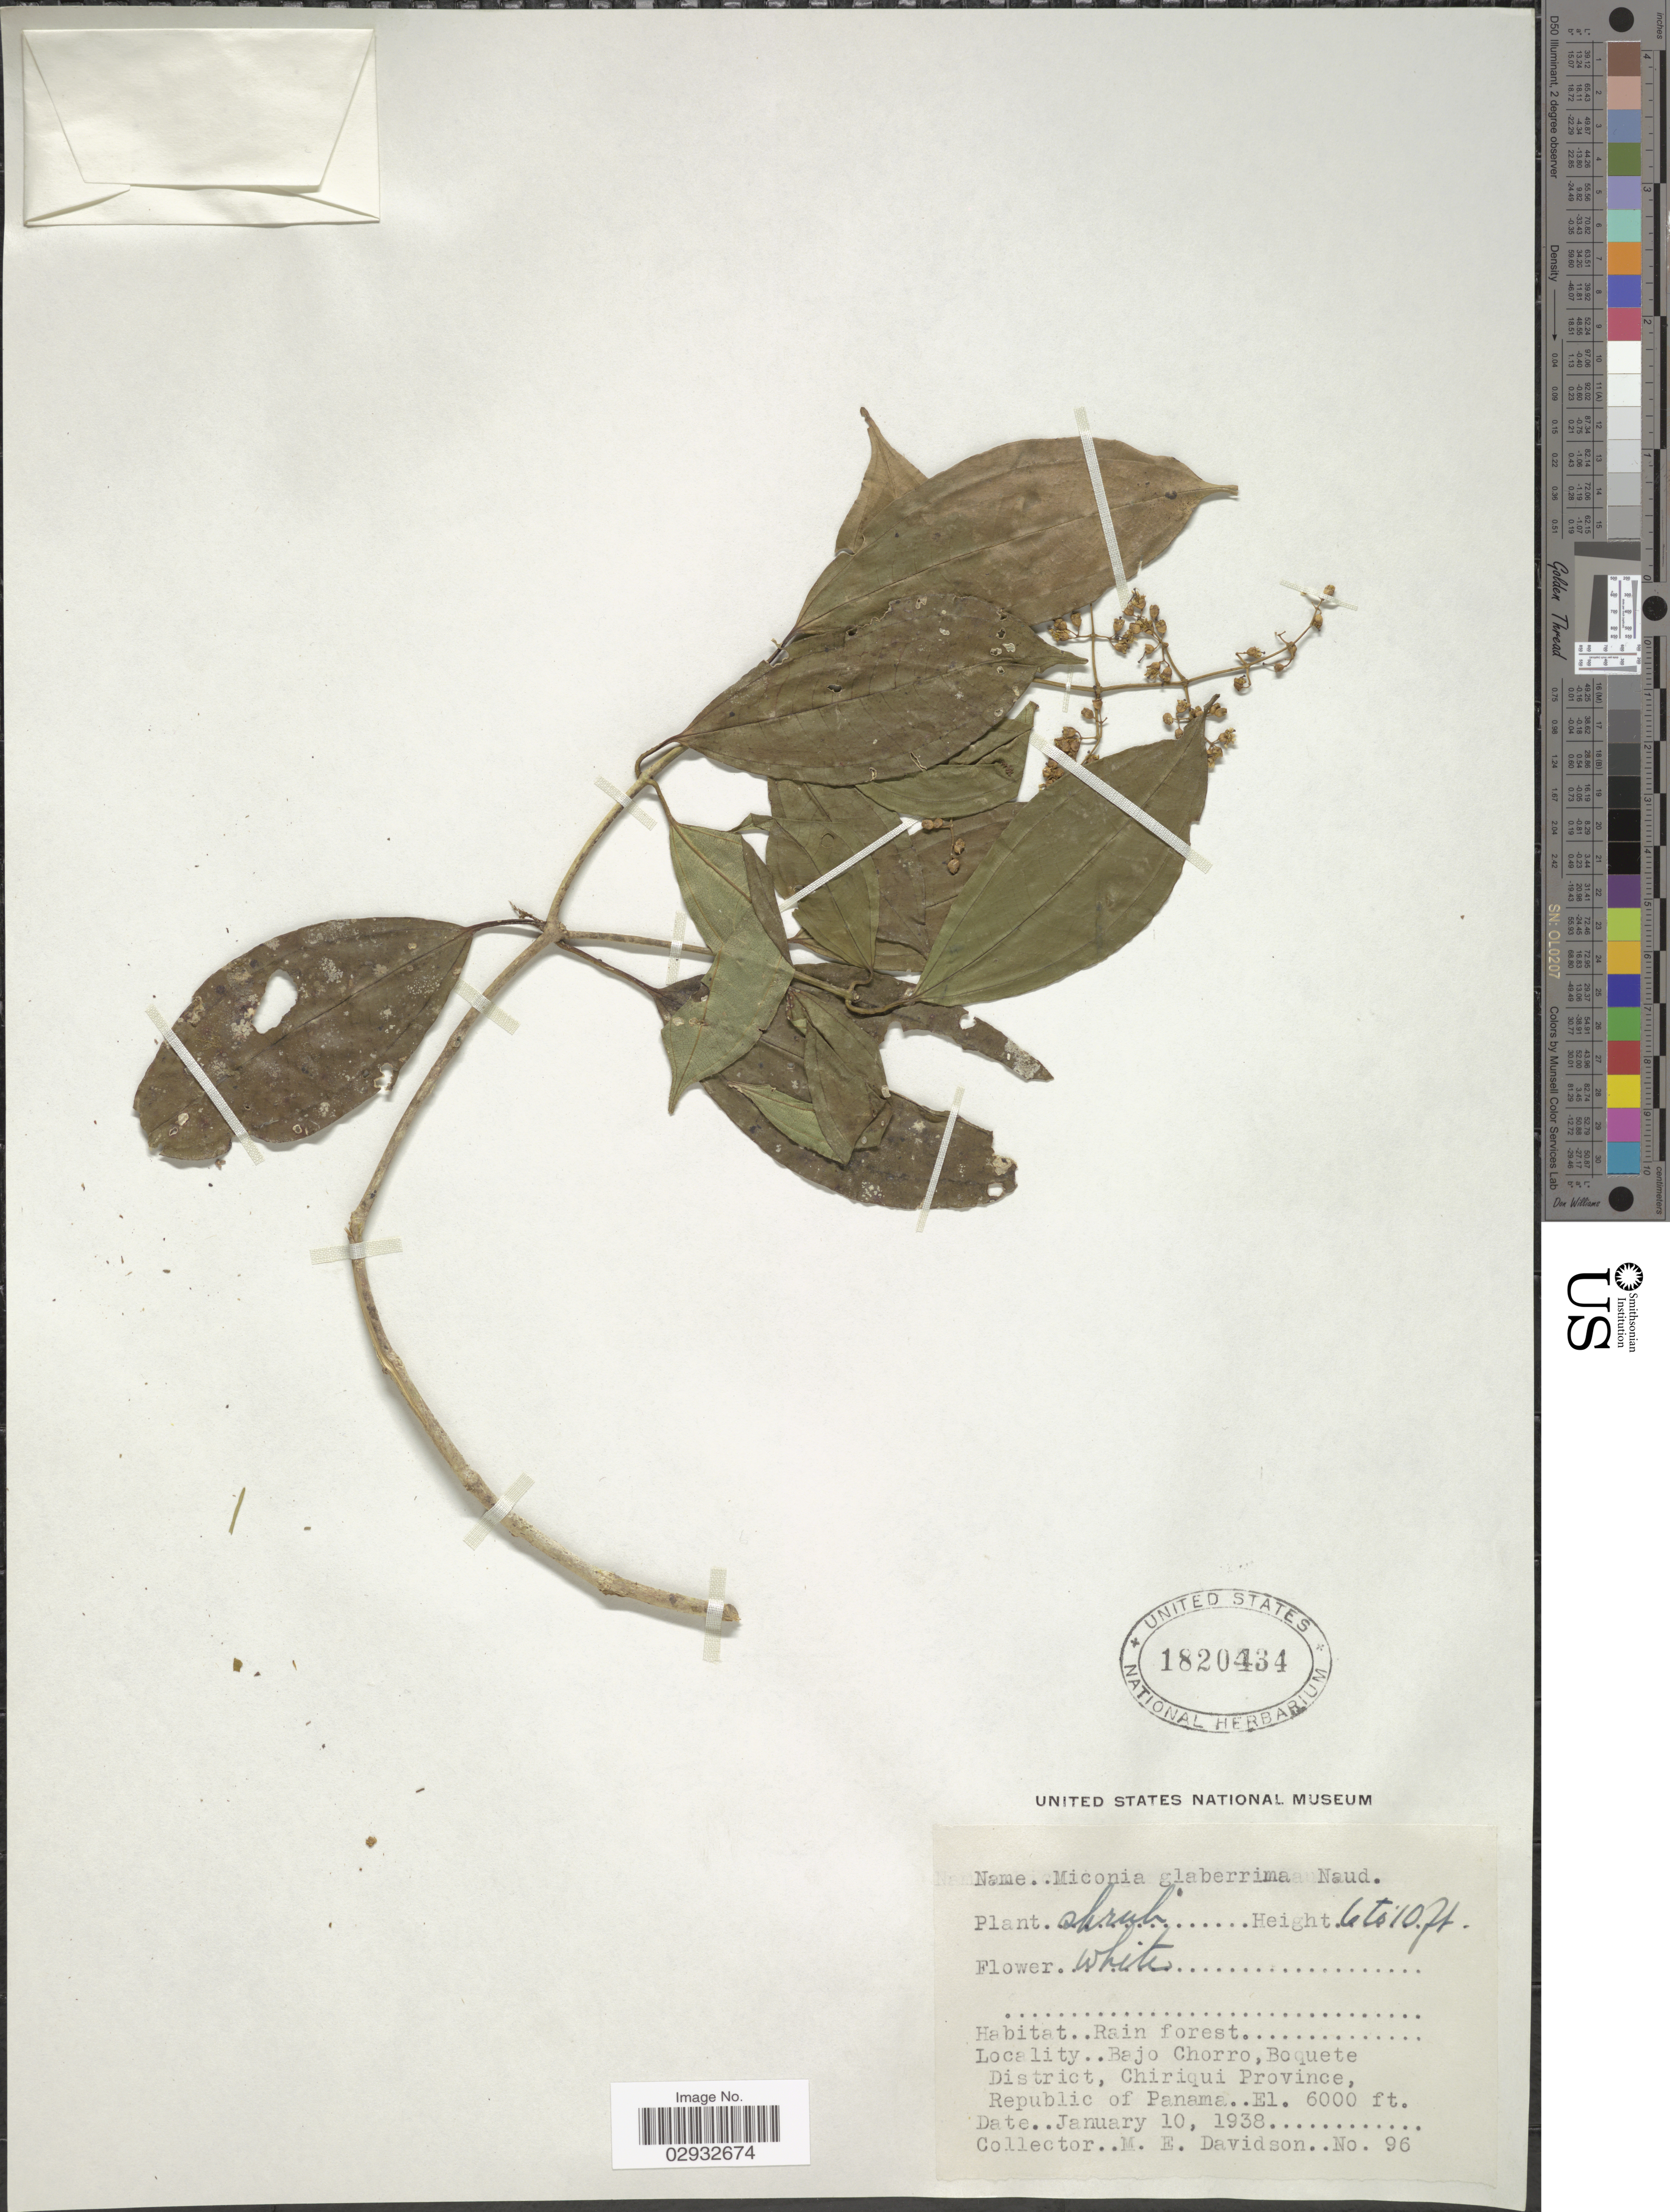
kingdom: Plantae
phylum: Tracheophyta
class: Magnoliopsida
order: Myrtales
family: Melastomataceae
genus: Miconia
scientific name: Miconia glaberrima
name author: (Schltdl.) Naudin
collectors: M. E. Davidson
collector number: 96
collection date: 1938-01-10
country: Panama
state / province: Chiriqui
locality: Bajo Chorro, Boquete District.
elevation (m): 1829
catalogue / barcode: US 1820434